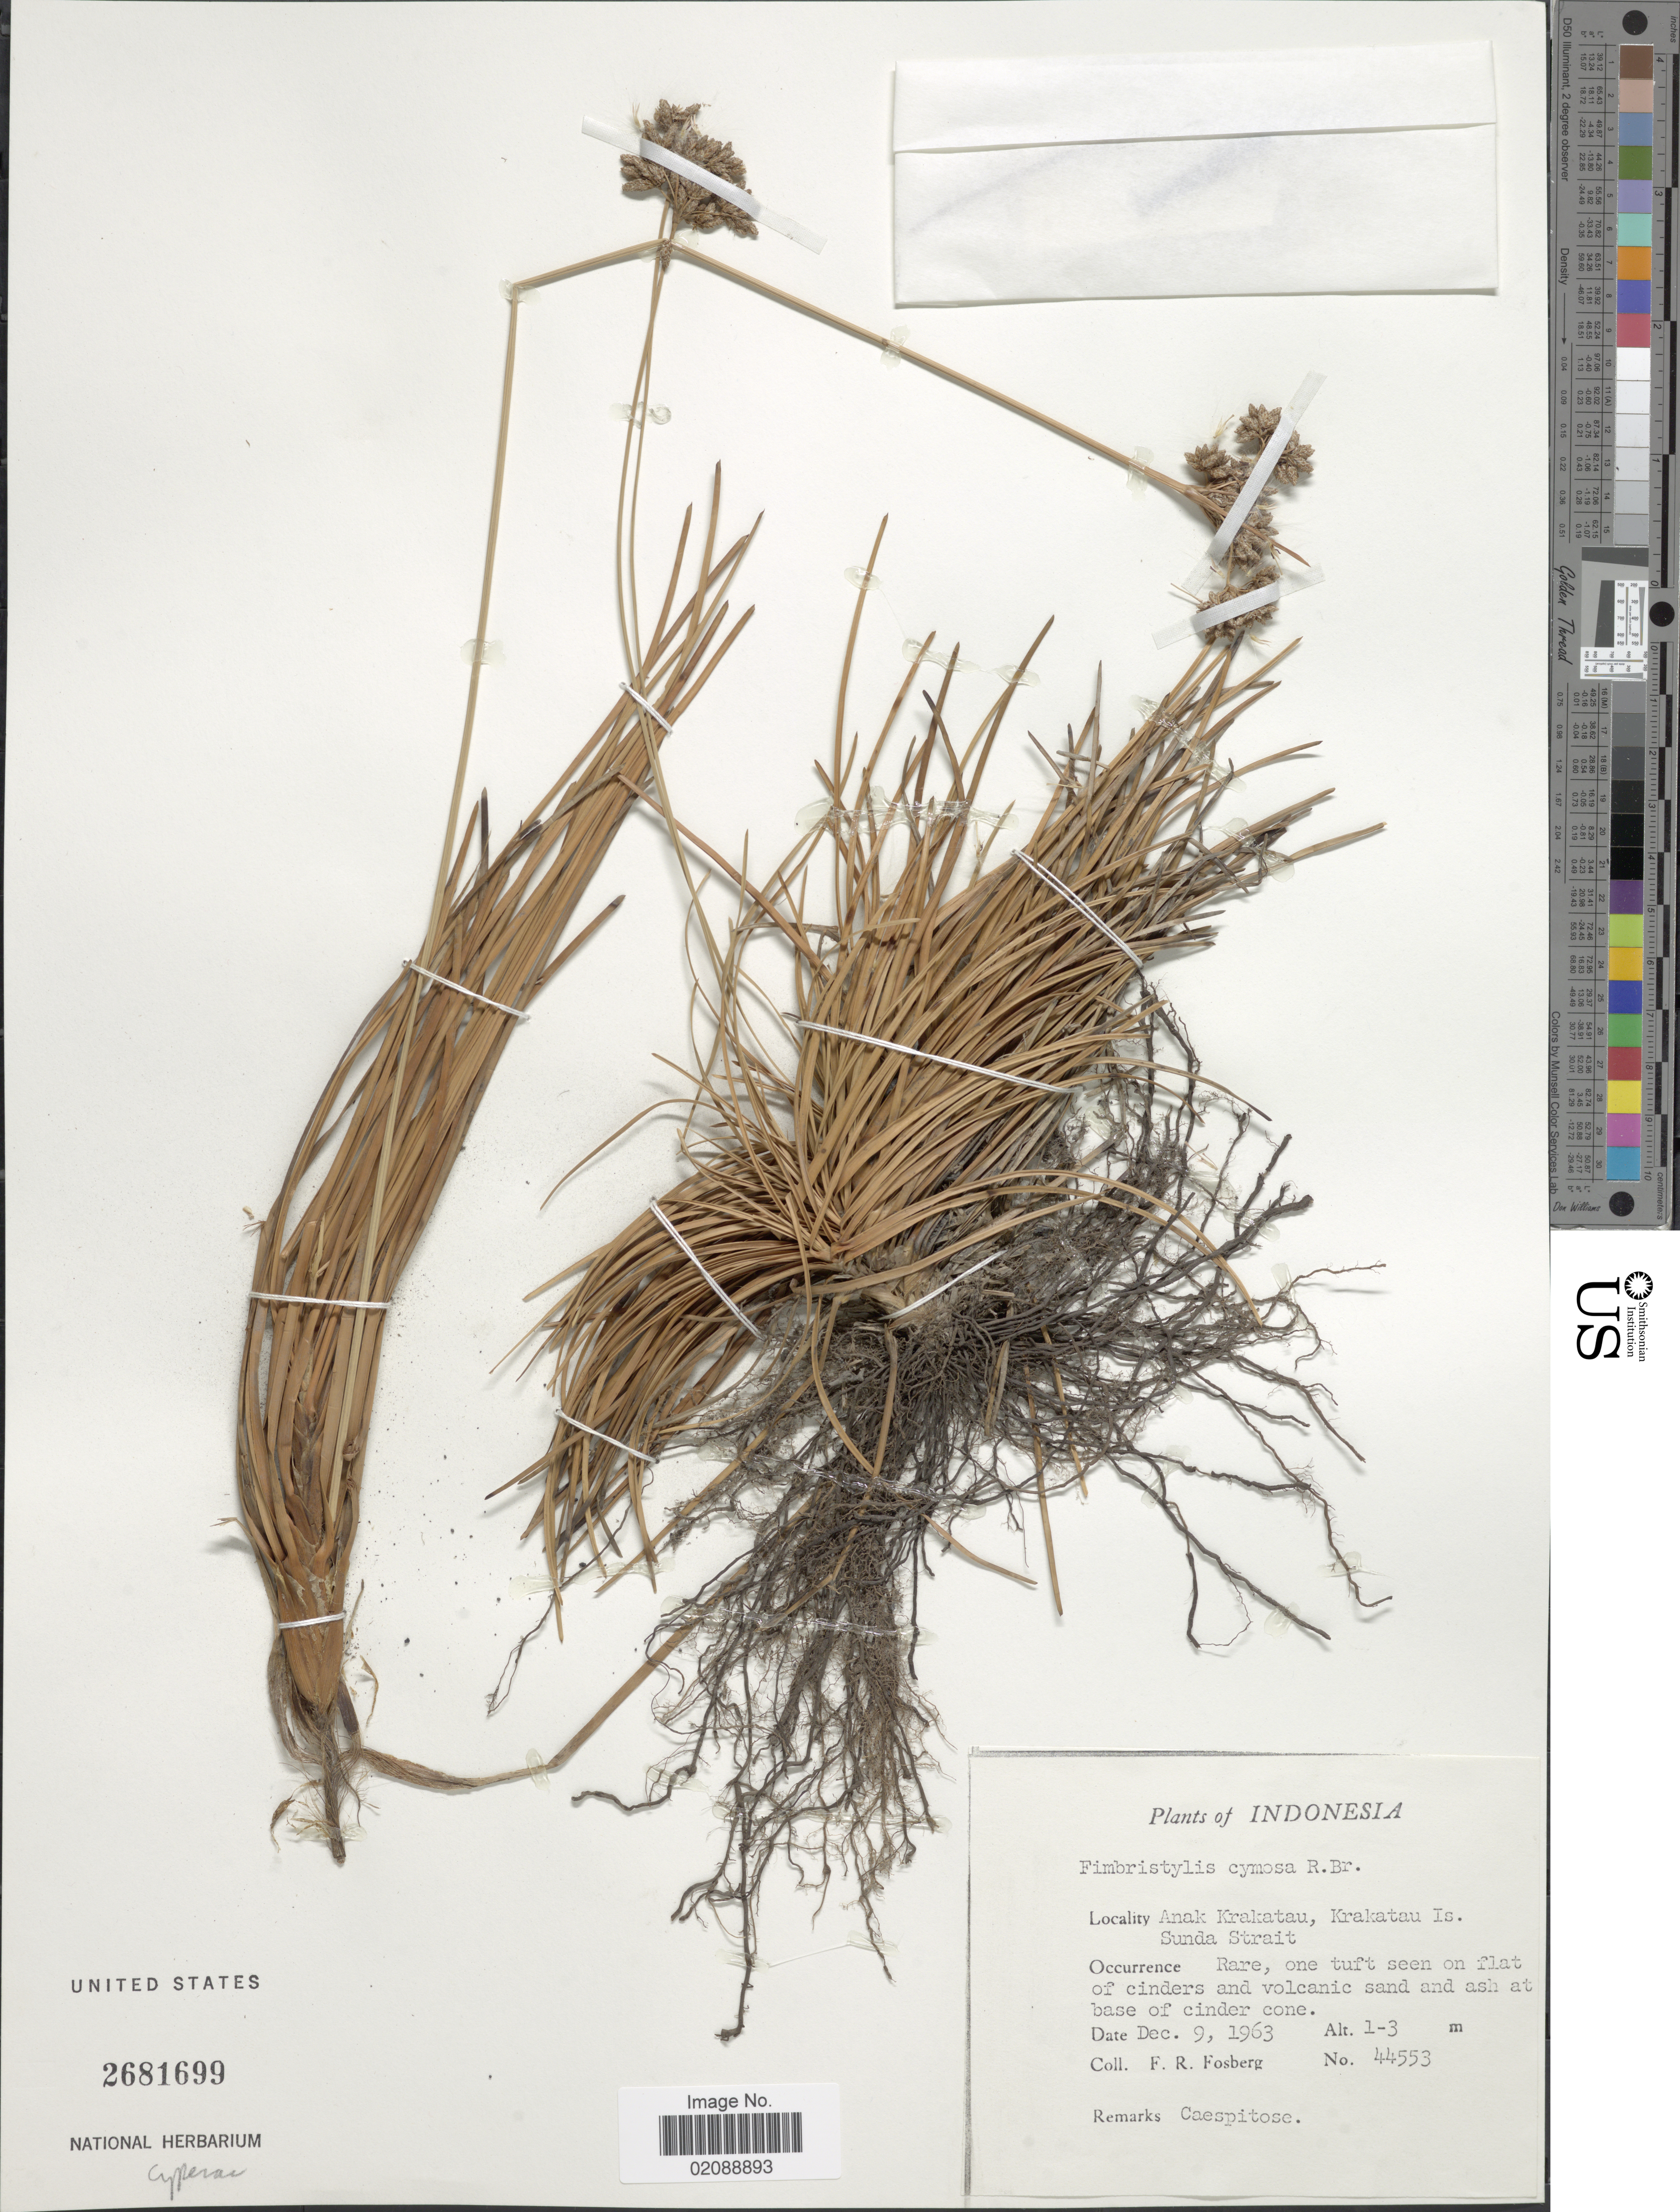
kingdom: Plantae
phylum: Tracheophyta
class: Liliopsida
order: Poales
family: Cyperaceae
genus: Fimbristylis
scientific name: Fimbristylis cymosa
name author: R. Br.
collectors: F. R. Fosberg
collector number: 44553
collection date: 1963-12-09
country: Indonesia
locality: Anak Krakatau, Krakatau Is., Sunda Strait.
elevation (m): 1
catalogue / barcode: US 2681699